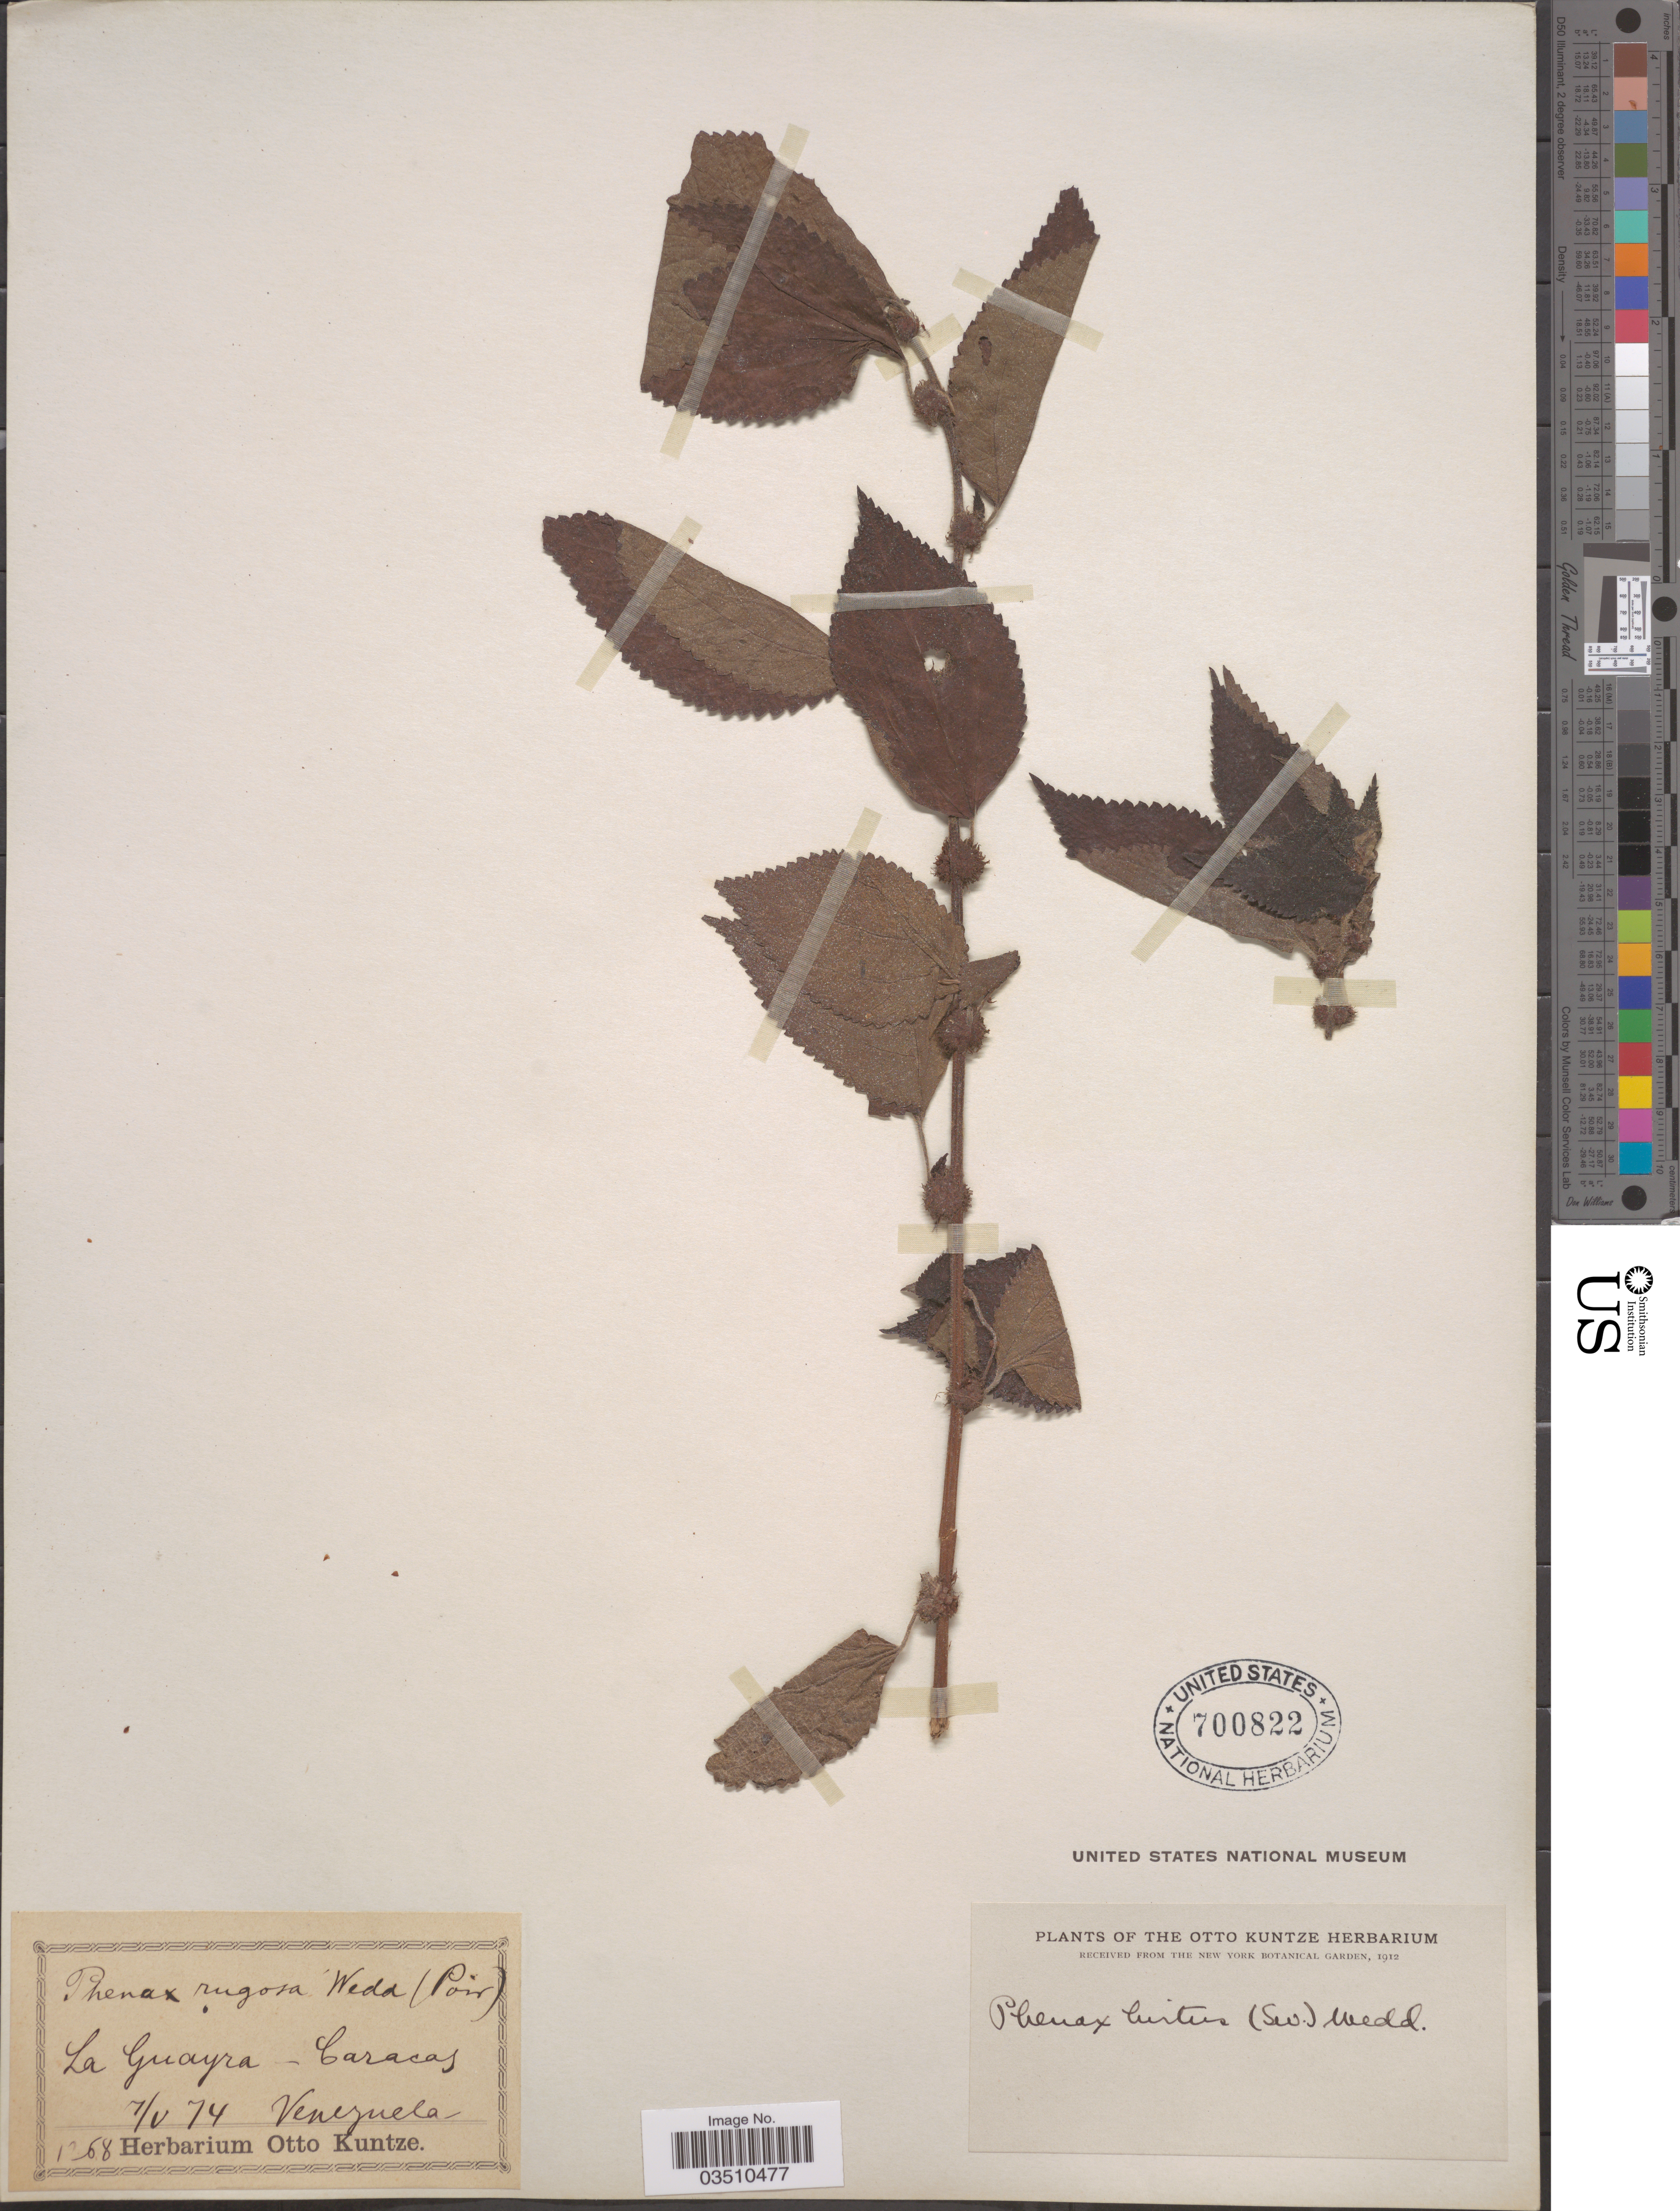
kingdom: Plantae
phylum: Tracheophyta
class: Magnoliopsida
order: Rosales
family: Urticaceae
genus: Phenax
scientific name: Phenax hirtus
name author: (Sw.) Wedd.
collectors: ex herb. Otto Kuntze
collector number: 1268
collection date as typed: Transcribed d/m/y: 7/5/74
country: Venezuela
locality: La Guayra - Caracas.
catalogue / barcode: US 700822